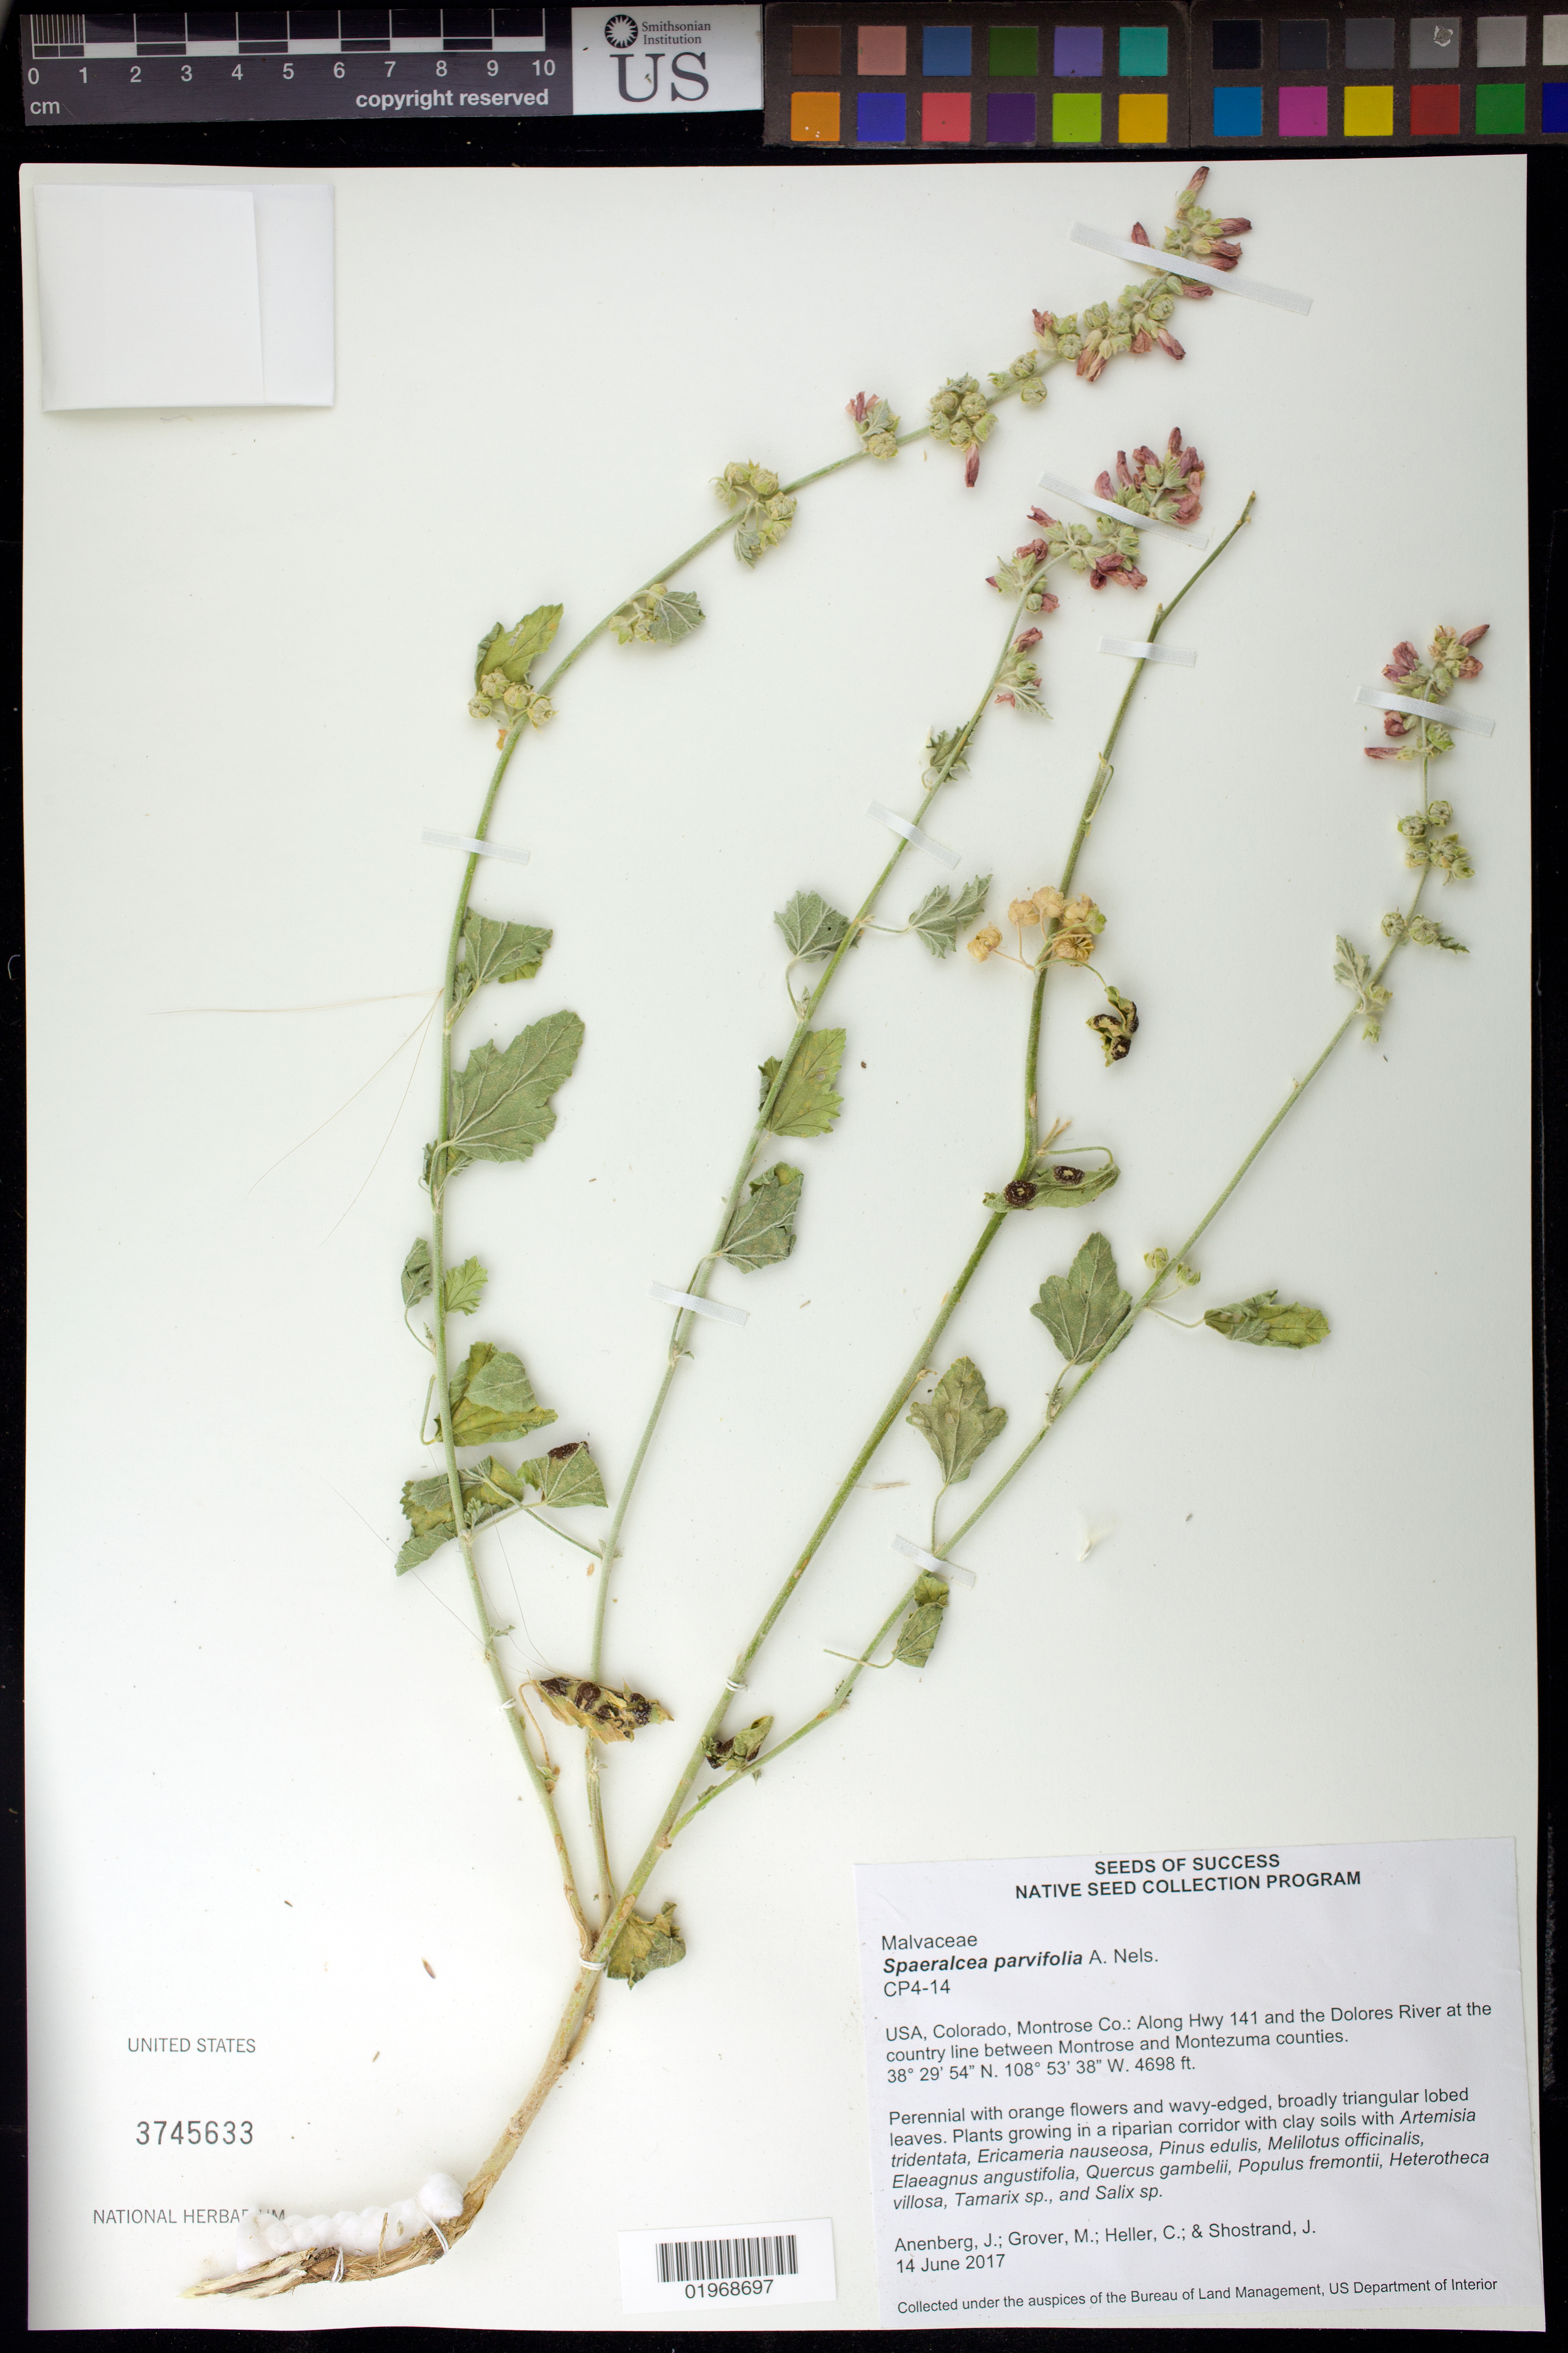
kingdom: Plantae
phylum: Tracheophyta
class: Magnoliopsida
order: Malvales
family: Malvaceae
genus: Sphaeralcea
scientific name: Sphaeralcea parvifolia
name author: A. Nelson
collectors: J. Anenberg, M. Grover, C. Heller & J. Shostrand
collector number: CP4-14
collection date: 2017-06-14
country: United States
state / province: Colorado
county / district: Montrose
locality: Along Hwy 141 and the Dolores River at the county line between Montrose and Montezuma counties.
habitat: riparian corridor with clay soils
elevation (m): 1432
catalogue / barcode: US 3745633